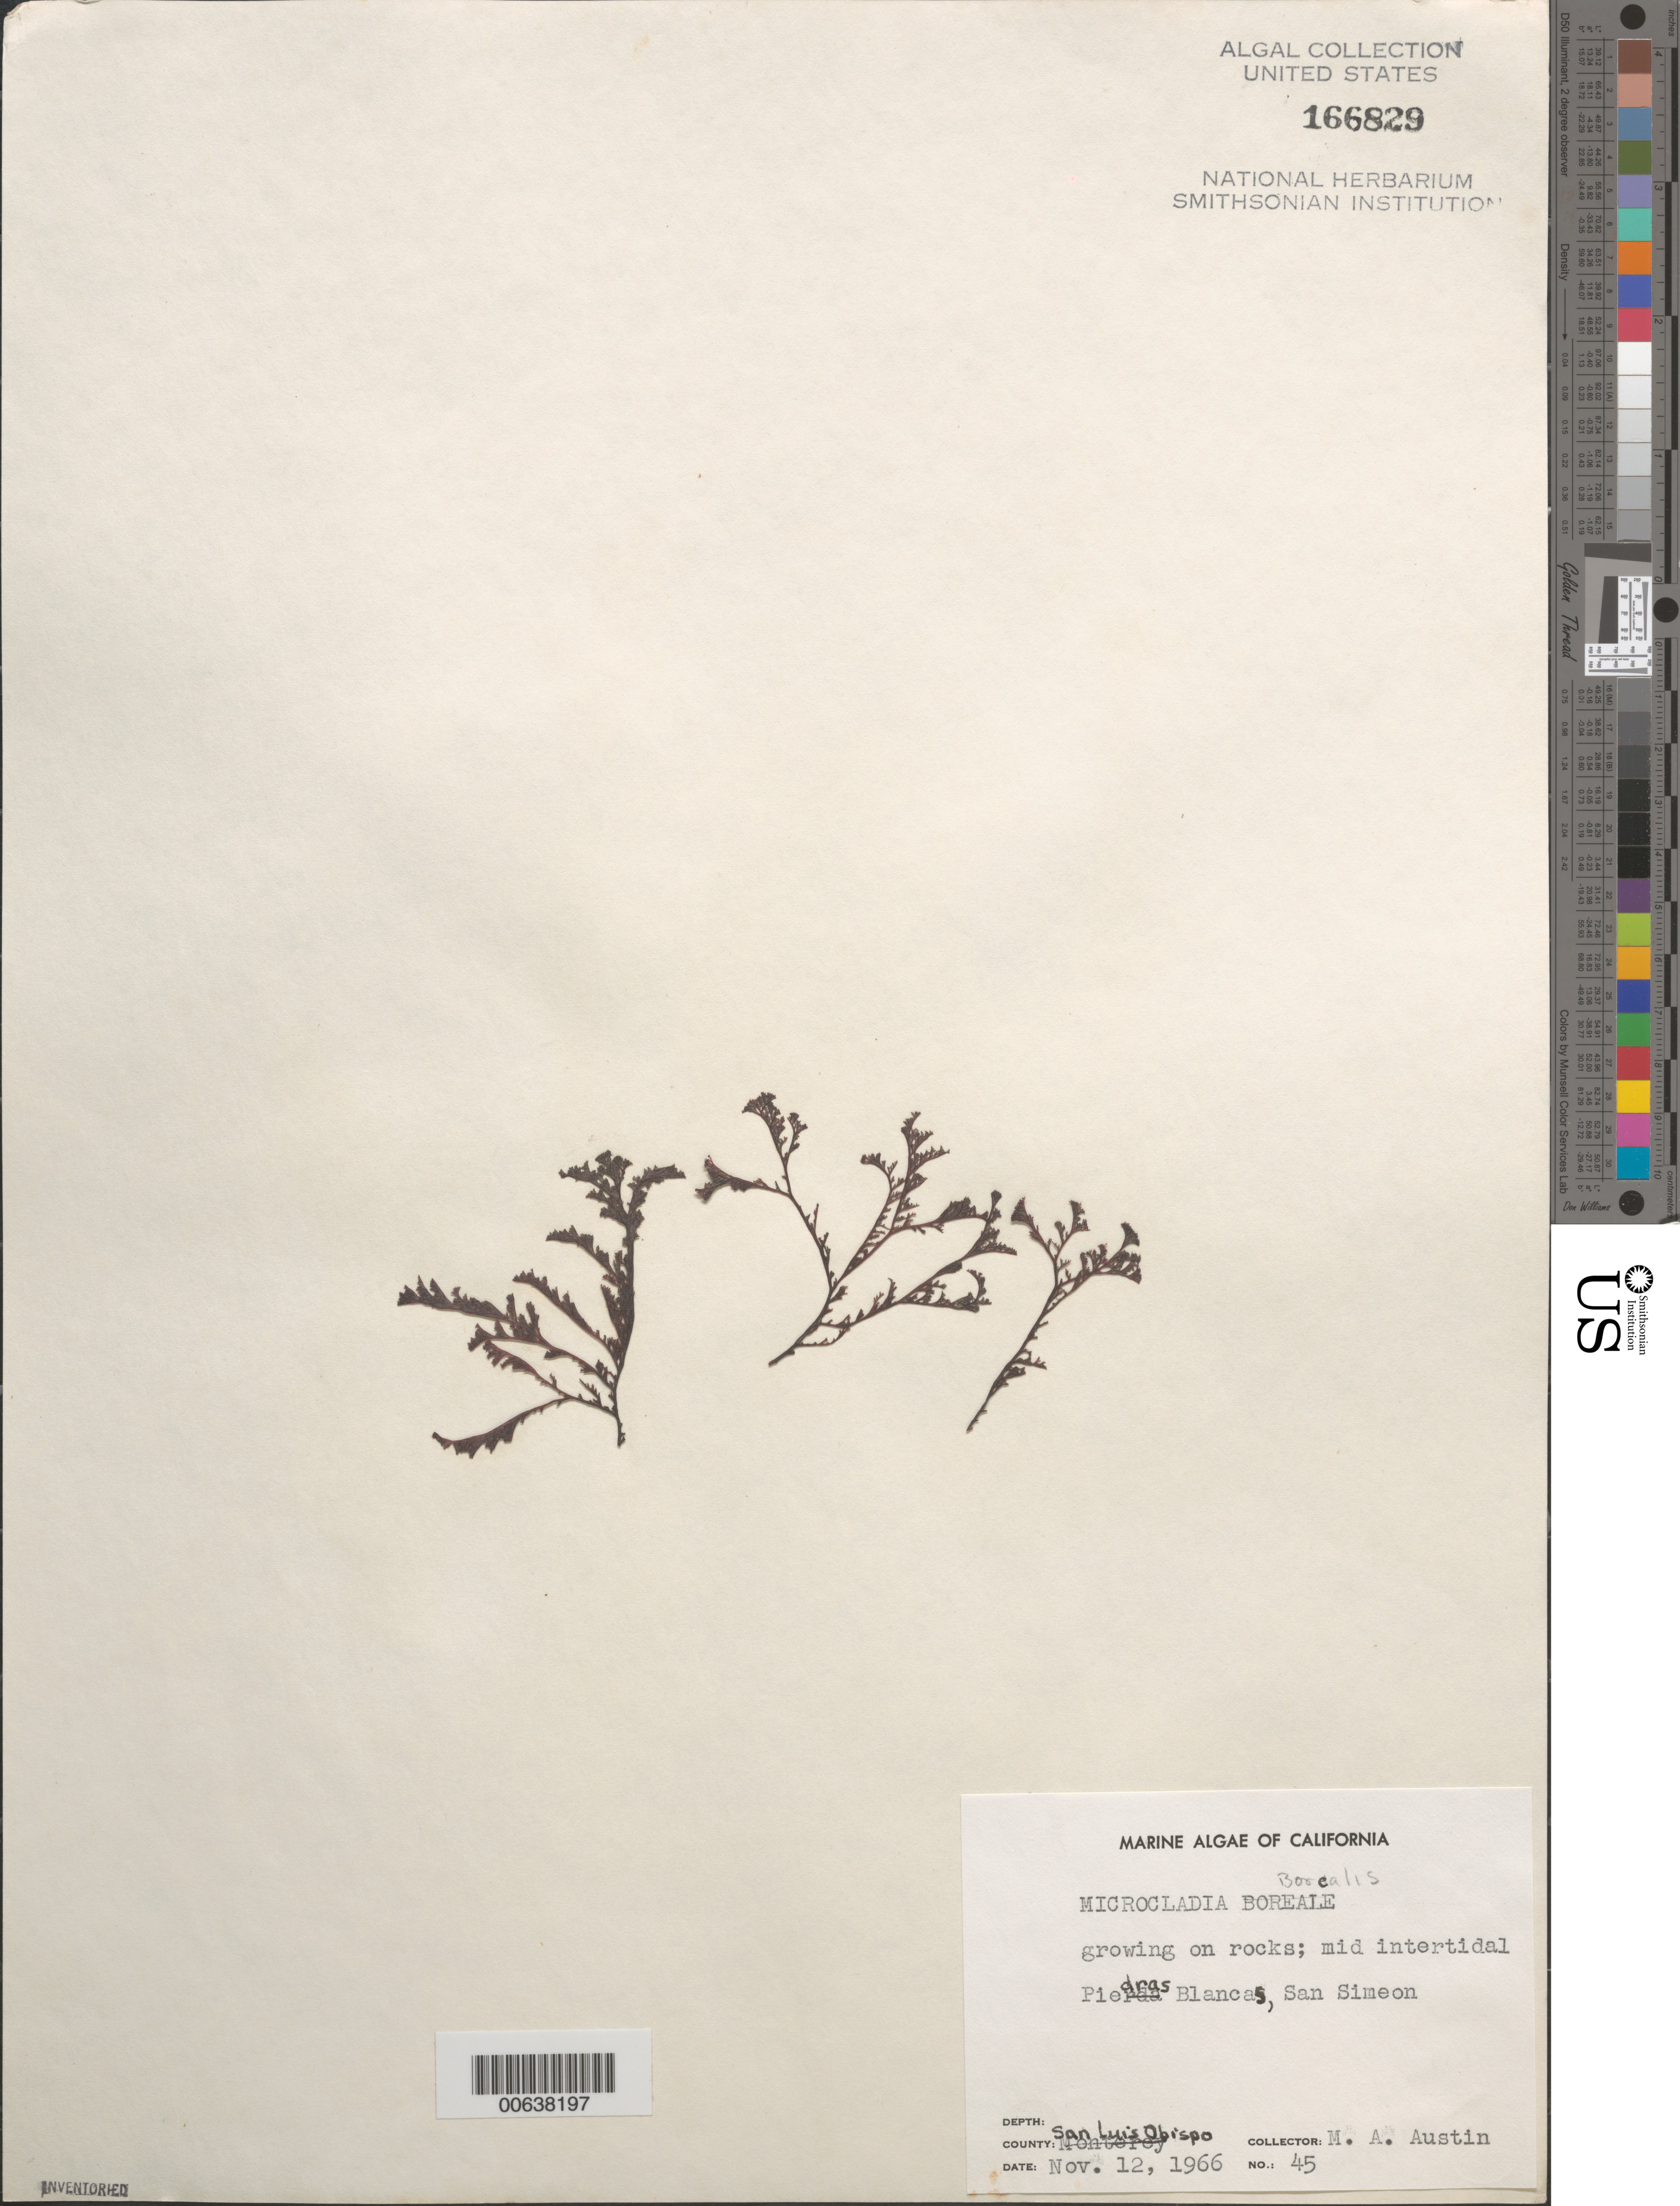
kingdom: Plantae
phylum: Rhodophyta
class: Florideophyceae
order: Ceramiales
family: Ceramiaceae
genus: Microcladia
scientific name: Microcladia borealis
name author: Rupr.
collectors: M. Austin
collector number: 45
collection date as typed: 12 Nov 1966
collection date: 1966-11-12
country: United States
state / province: California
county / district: San Luis Obispo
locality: Piedras Blancas, San Simeon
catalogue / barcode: US 166829